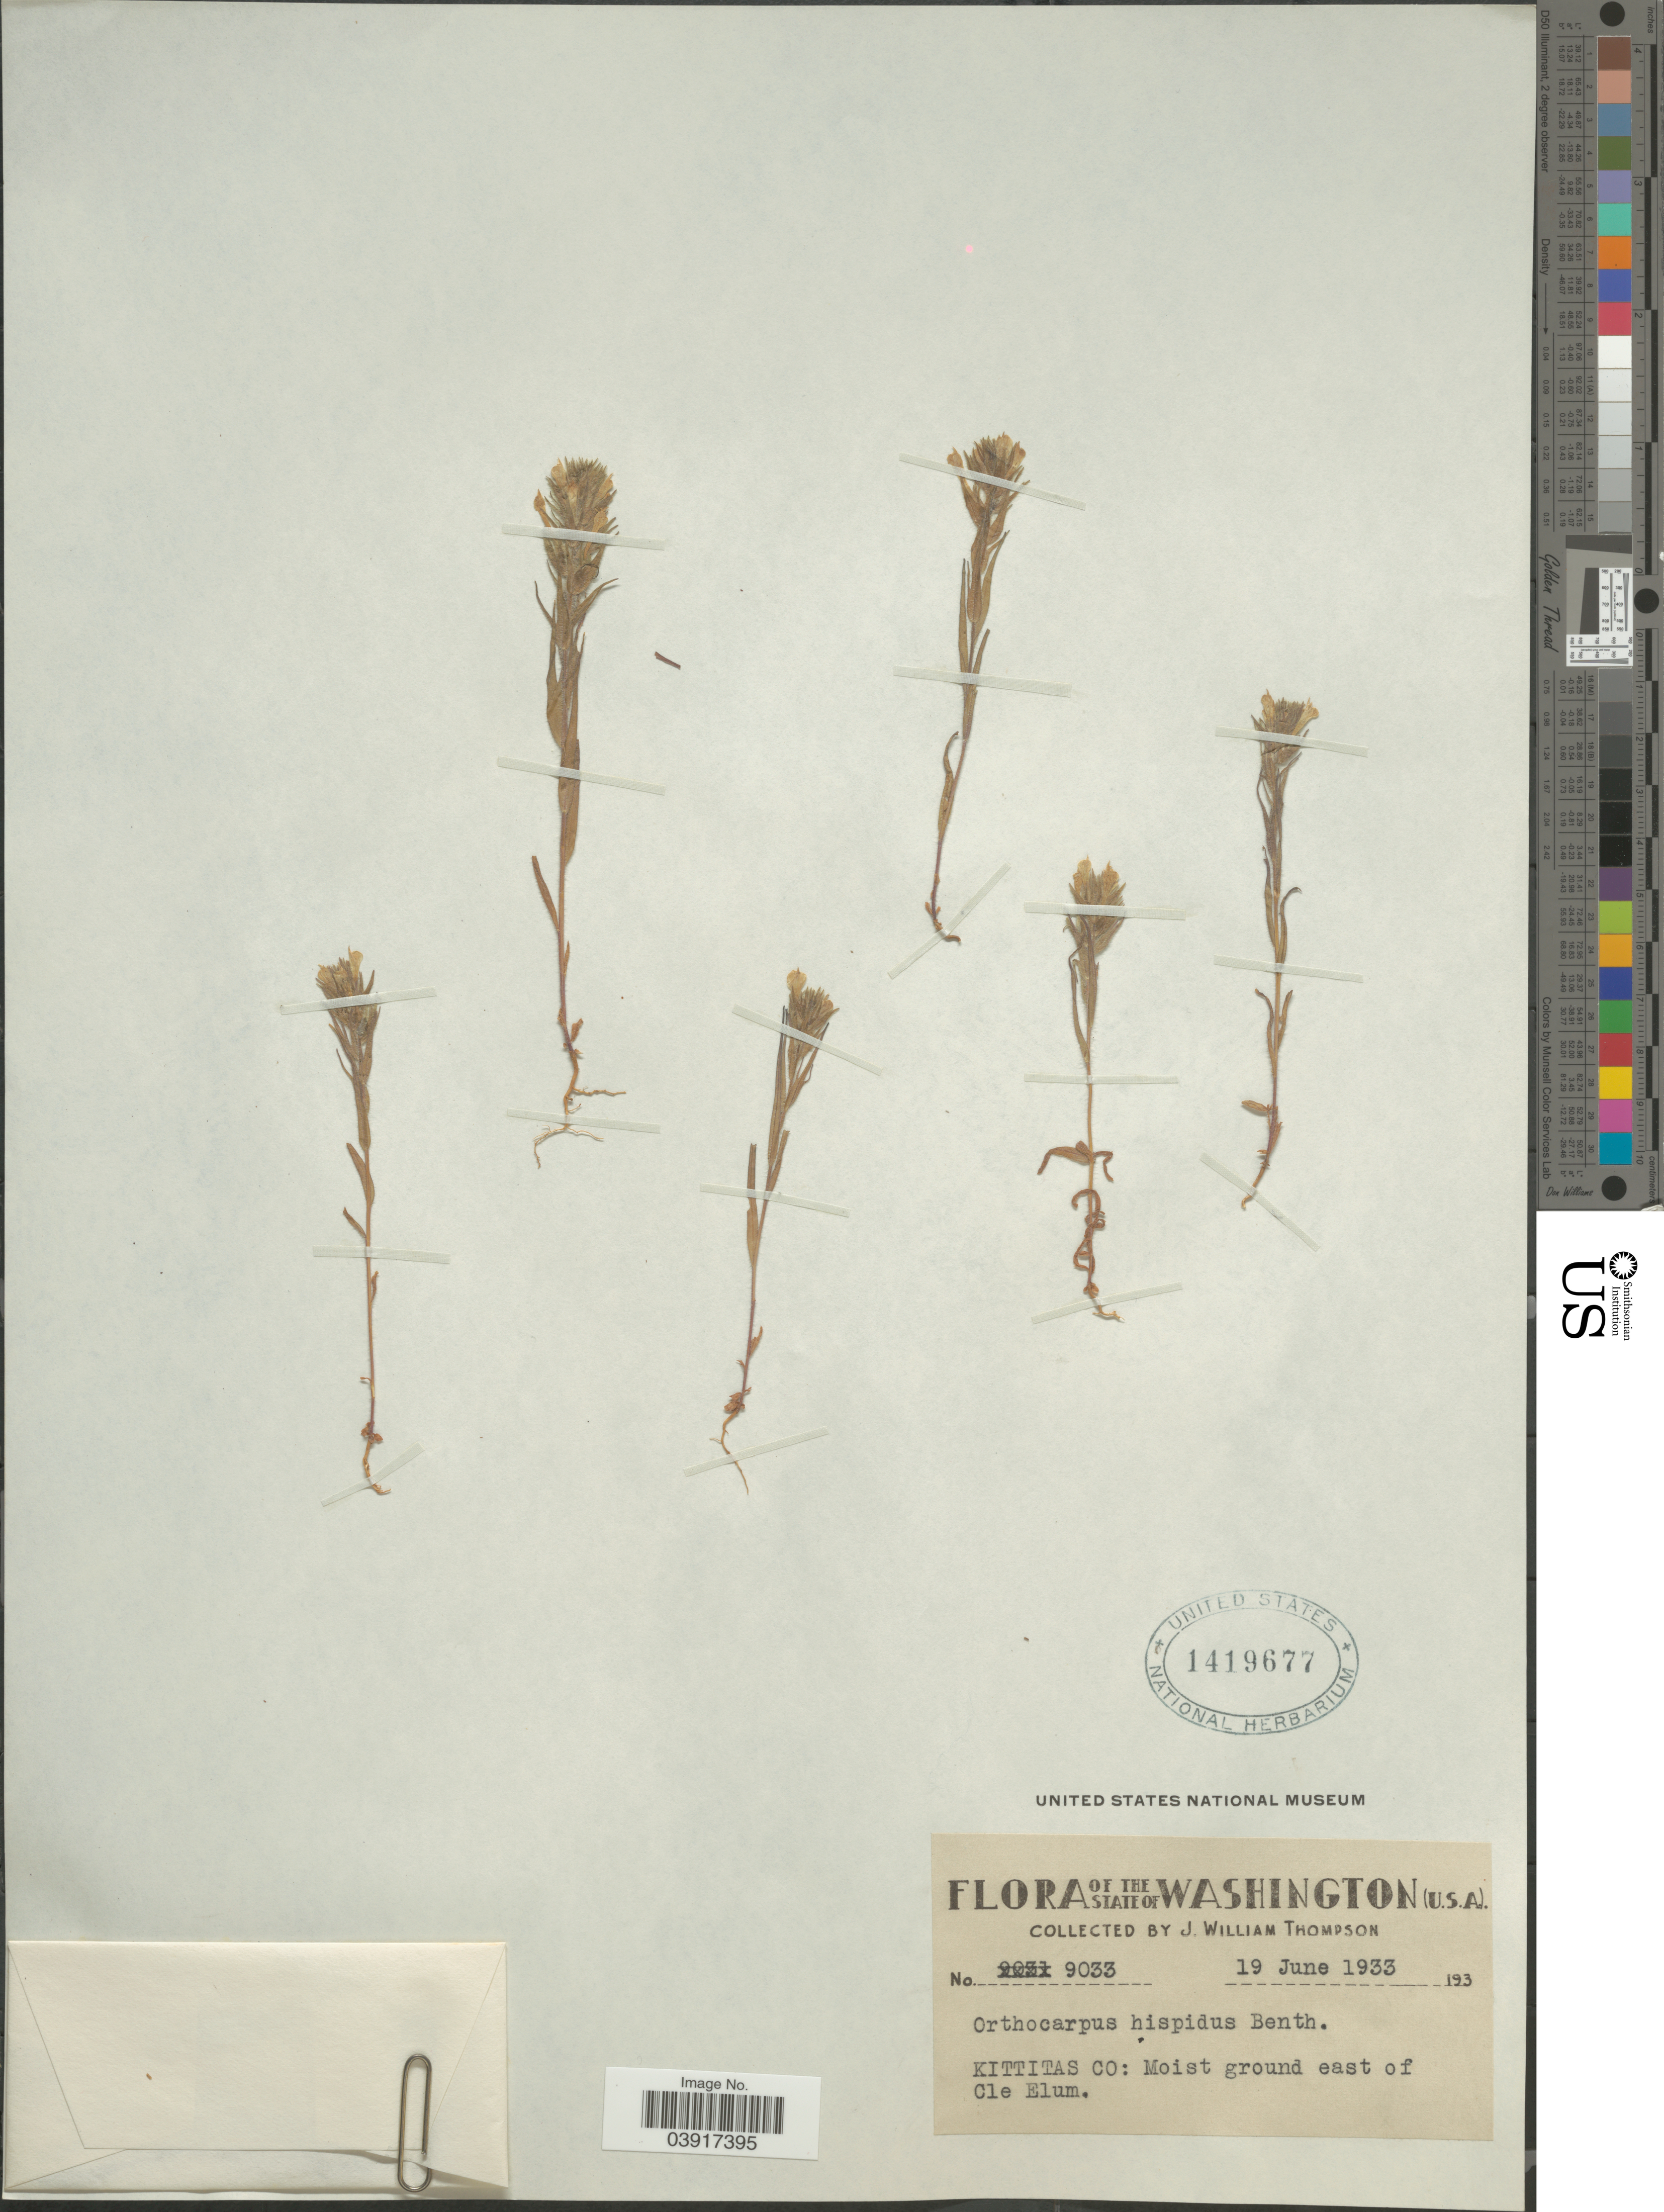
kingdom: Plantae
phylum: Tracheophyta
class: Magnoliopsida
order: Lamiales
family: Orobanchaceae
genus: Orthocarpus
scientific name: Orthocarpus hispidus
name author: Benth.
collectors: J. W. Thompson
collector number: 9033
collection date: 1933-06-19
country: United States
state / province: Washington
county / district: Kittitas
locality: Kittitas Co: Moist ground east of Cle Elum.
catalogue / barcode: US 1419677